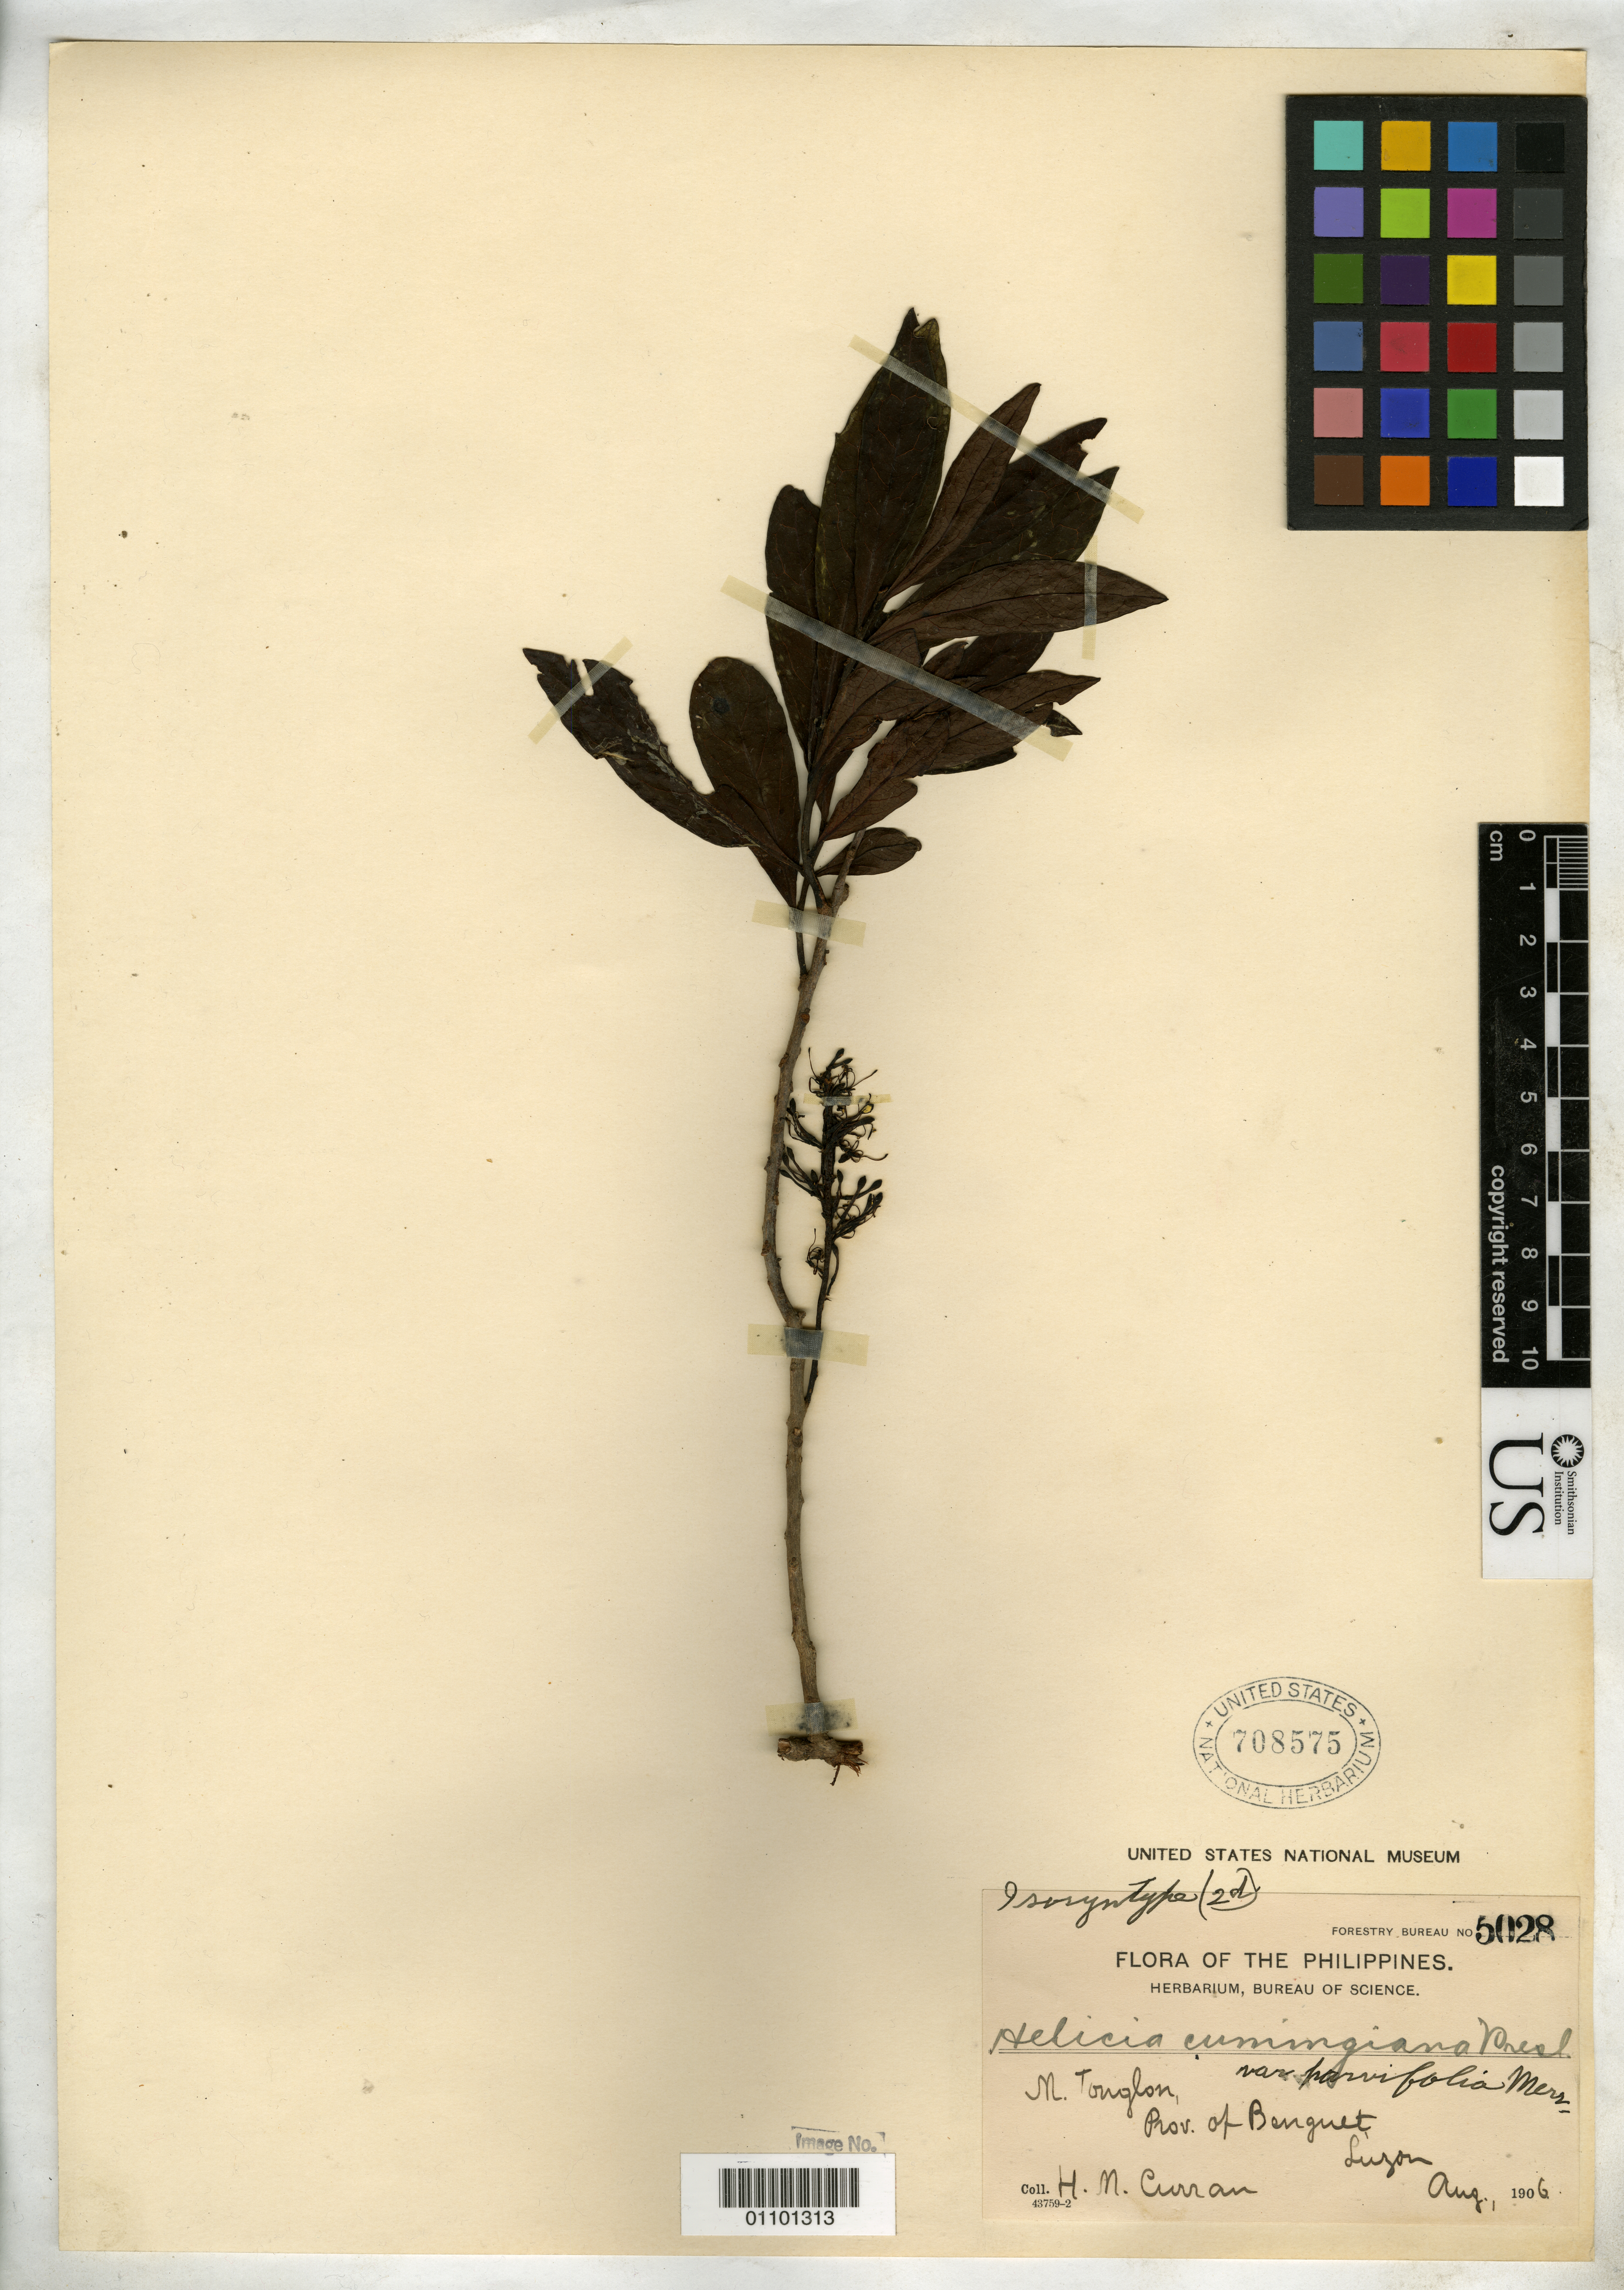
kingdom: Plantae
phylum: Tracheophyta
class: Magnoliopsida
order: Proteales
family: Proteaceae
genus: Helicia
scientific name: Helicia cumingiana var. parvifolia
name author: Merr.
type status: Isosyntype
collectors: H. M. Curran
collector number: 5028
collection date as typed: Aug 1906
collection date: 1906-08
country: Philippines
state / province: Cordillera (Administrative Region)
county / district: Benguet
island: Luzon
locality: Mt. Tonglon.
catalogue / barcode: US 708575